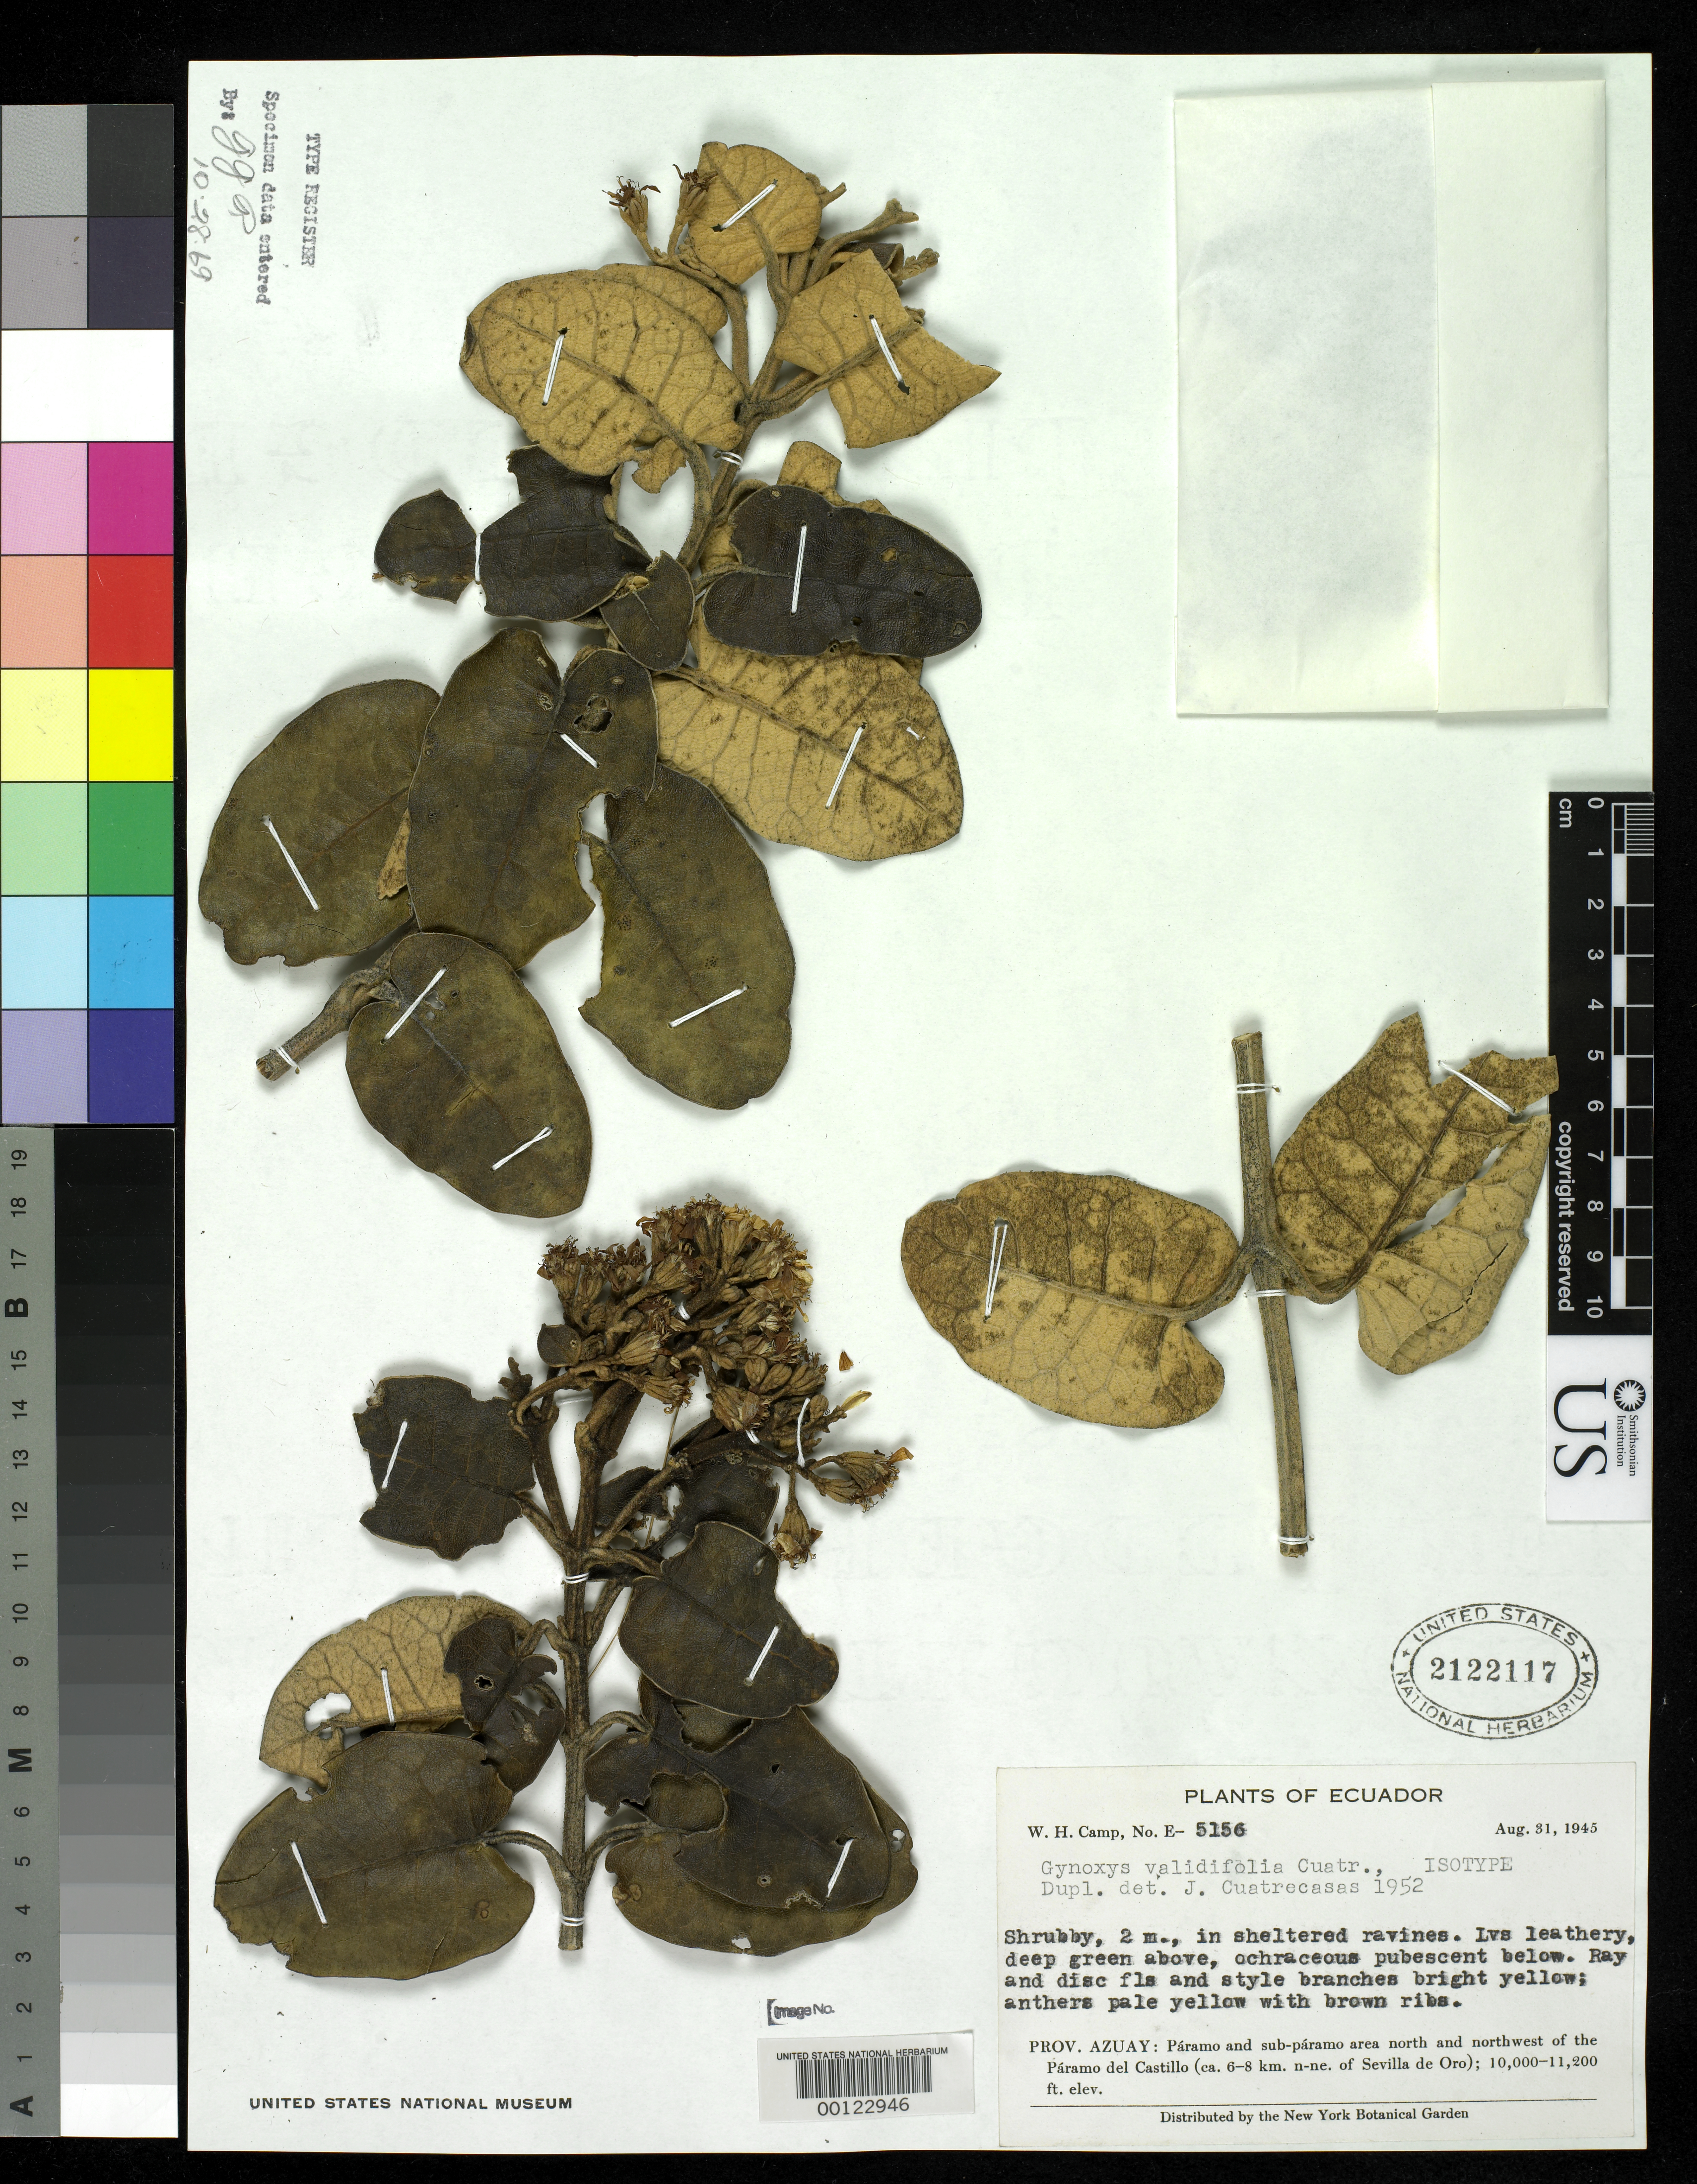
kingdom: Plantae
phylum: Tracheophyta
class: Magnoliopsida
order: Asterales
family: Asteraceae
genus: Gynoxys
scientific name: Gynoxys validifolia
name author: Cuatrec.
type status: Isotype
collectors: W. H. Camp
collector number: E-5156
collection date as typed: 31 Aug 1945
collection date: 1945-08-31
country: Ecuador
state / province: Azuay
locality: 6 - 8 km NNE of Sevilla de Oro.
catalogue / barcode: US 2122117